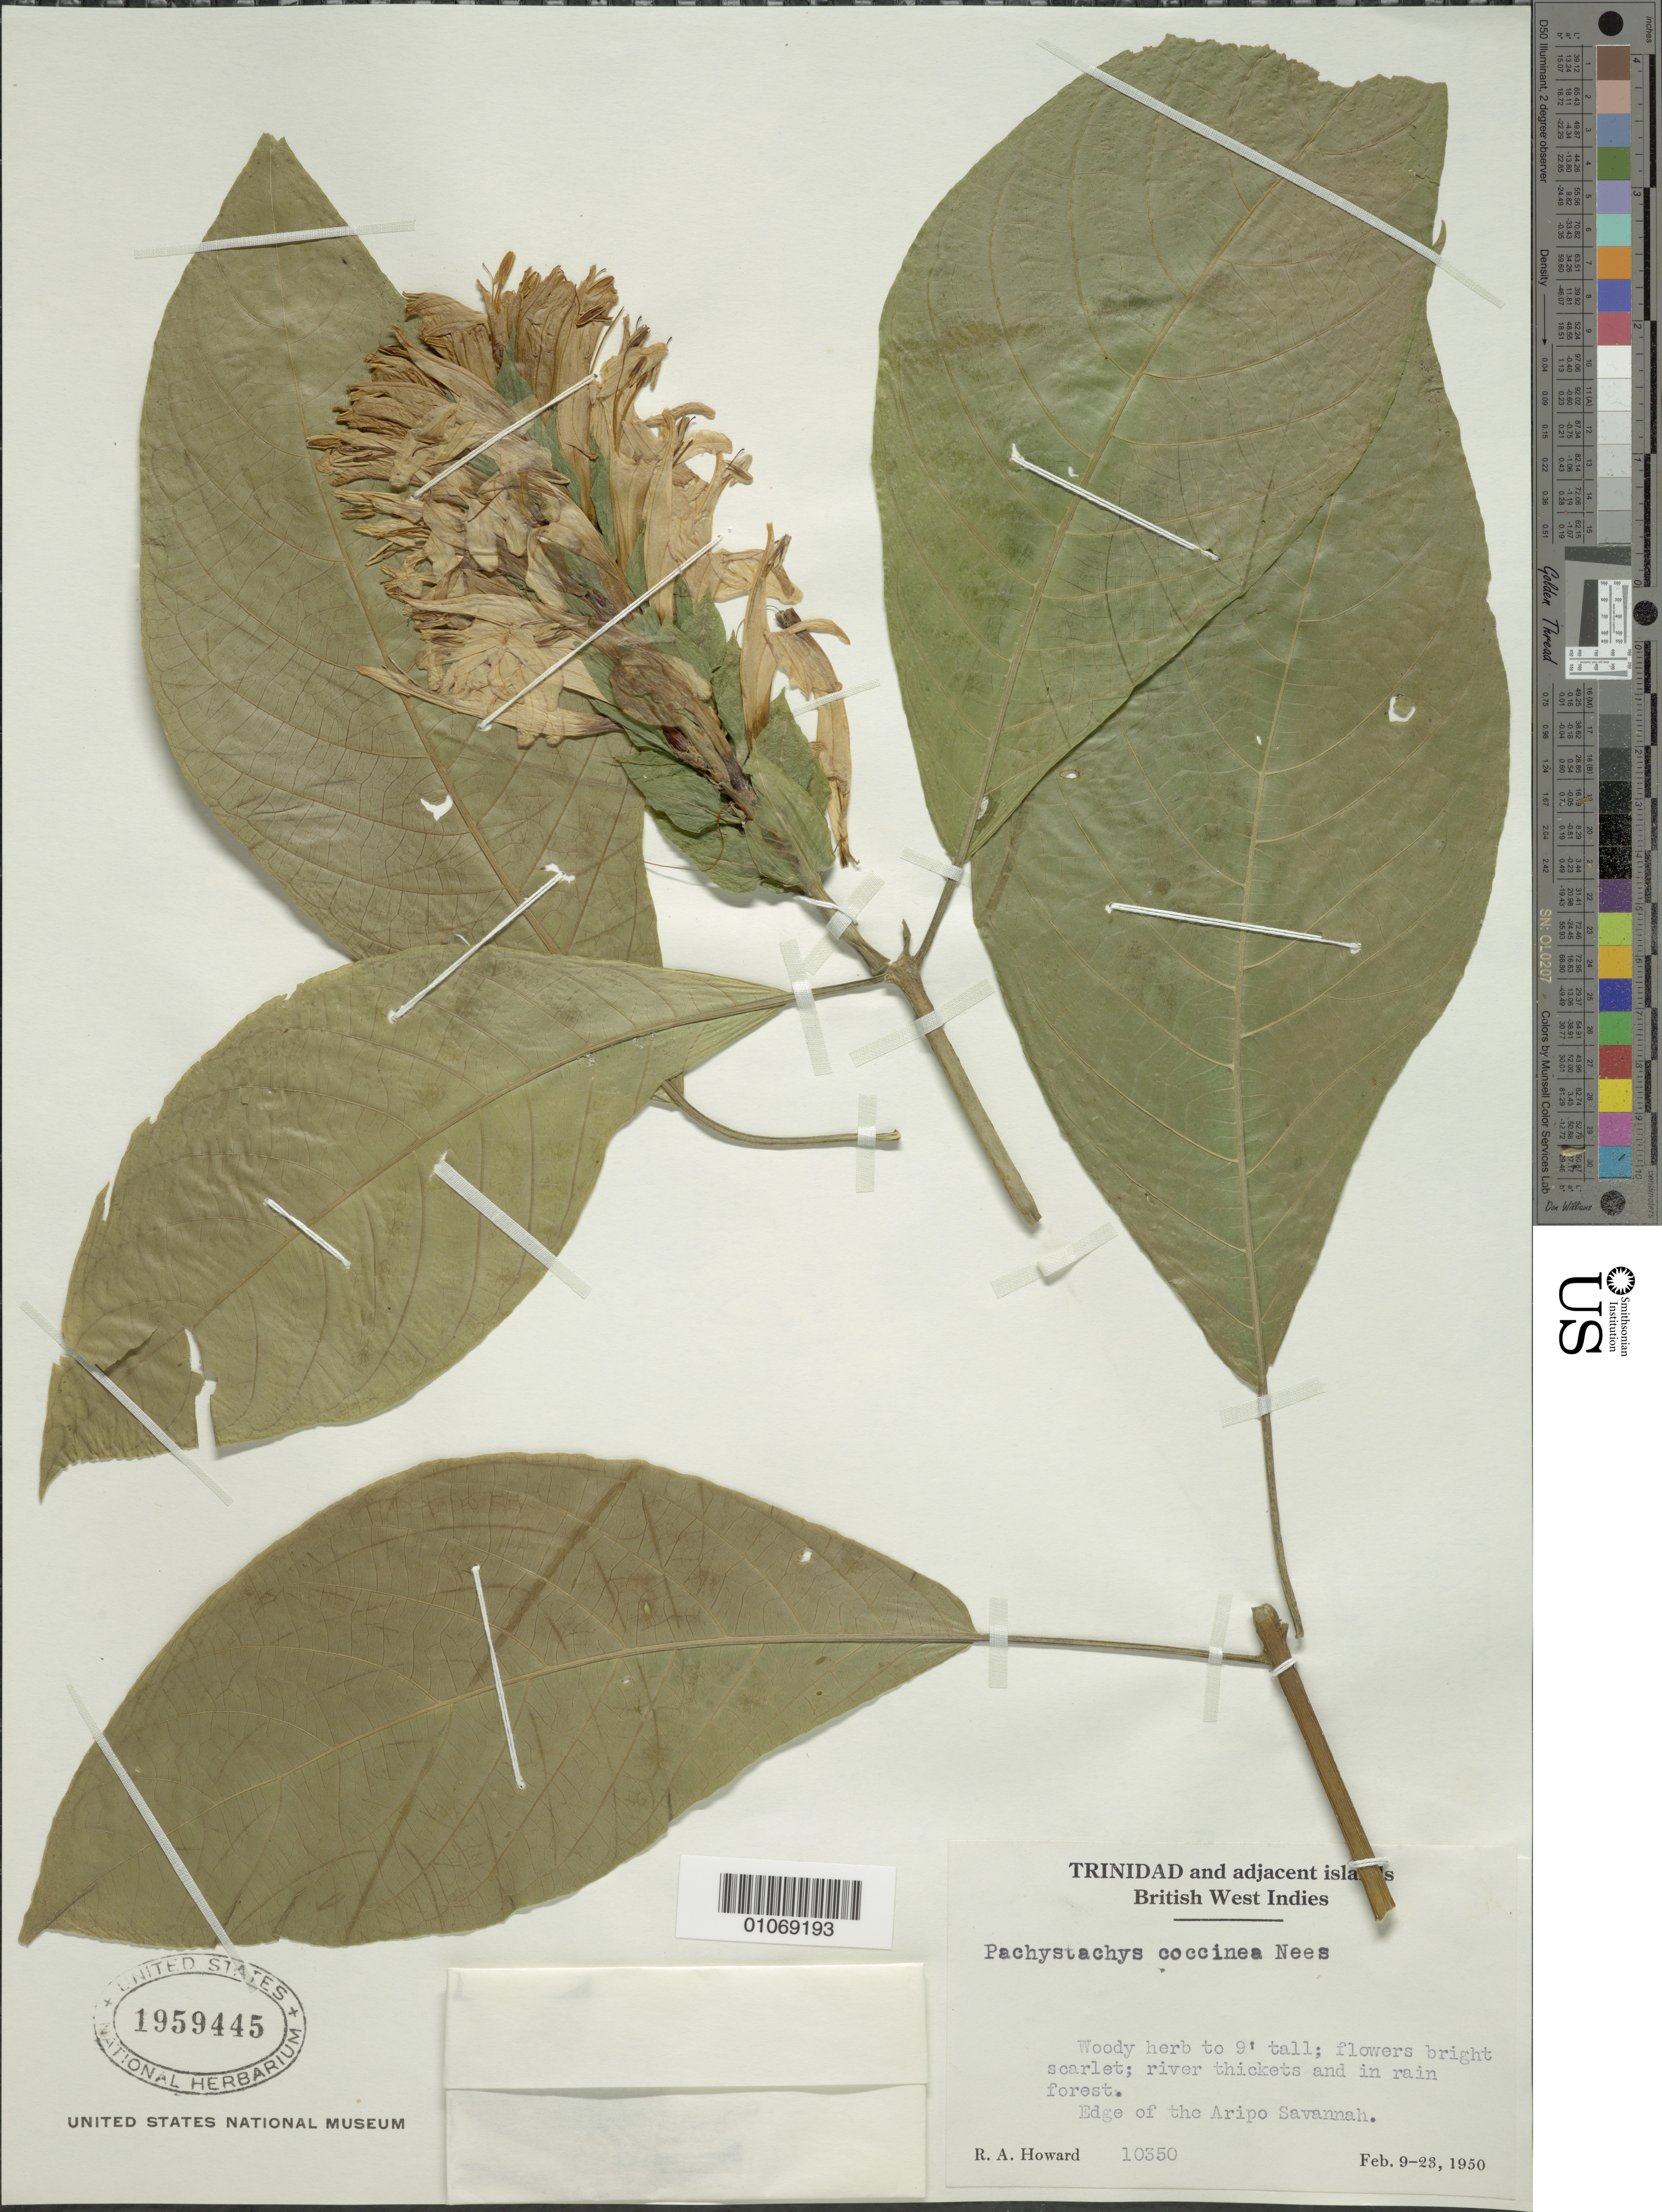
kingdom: Plantae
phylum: Tracheophyta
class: Magnoliopsida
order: Lamiales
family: Acanthaceae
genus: Pachystachys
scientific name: Pachystachys spicata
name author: (Ruiz & Pav.) Wassh.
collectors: R. A. Howard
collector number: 10350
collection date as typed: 09 Feb 1950 to 23 Feb 1950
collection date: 1950-02-09/1950-02-23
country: Trinidad and Tobago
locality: Edge of the Aripo Savannah.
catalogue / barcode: US 1959445